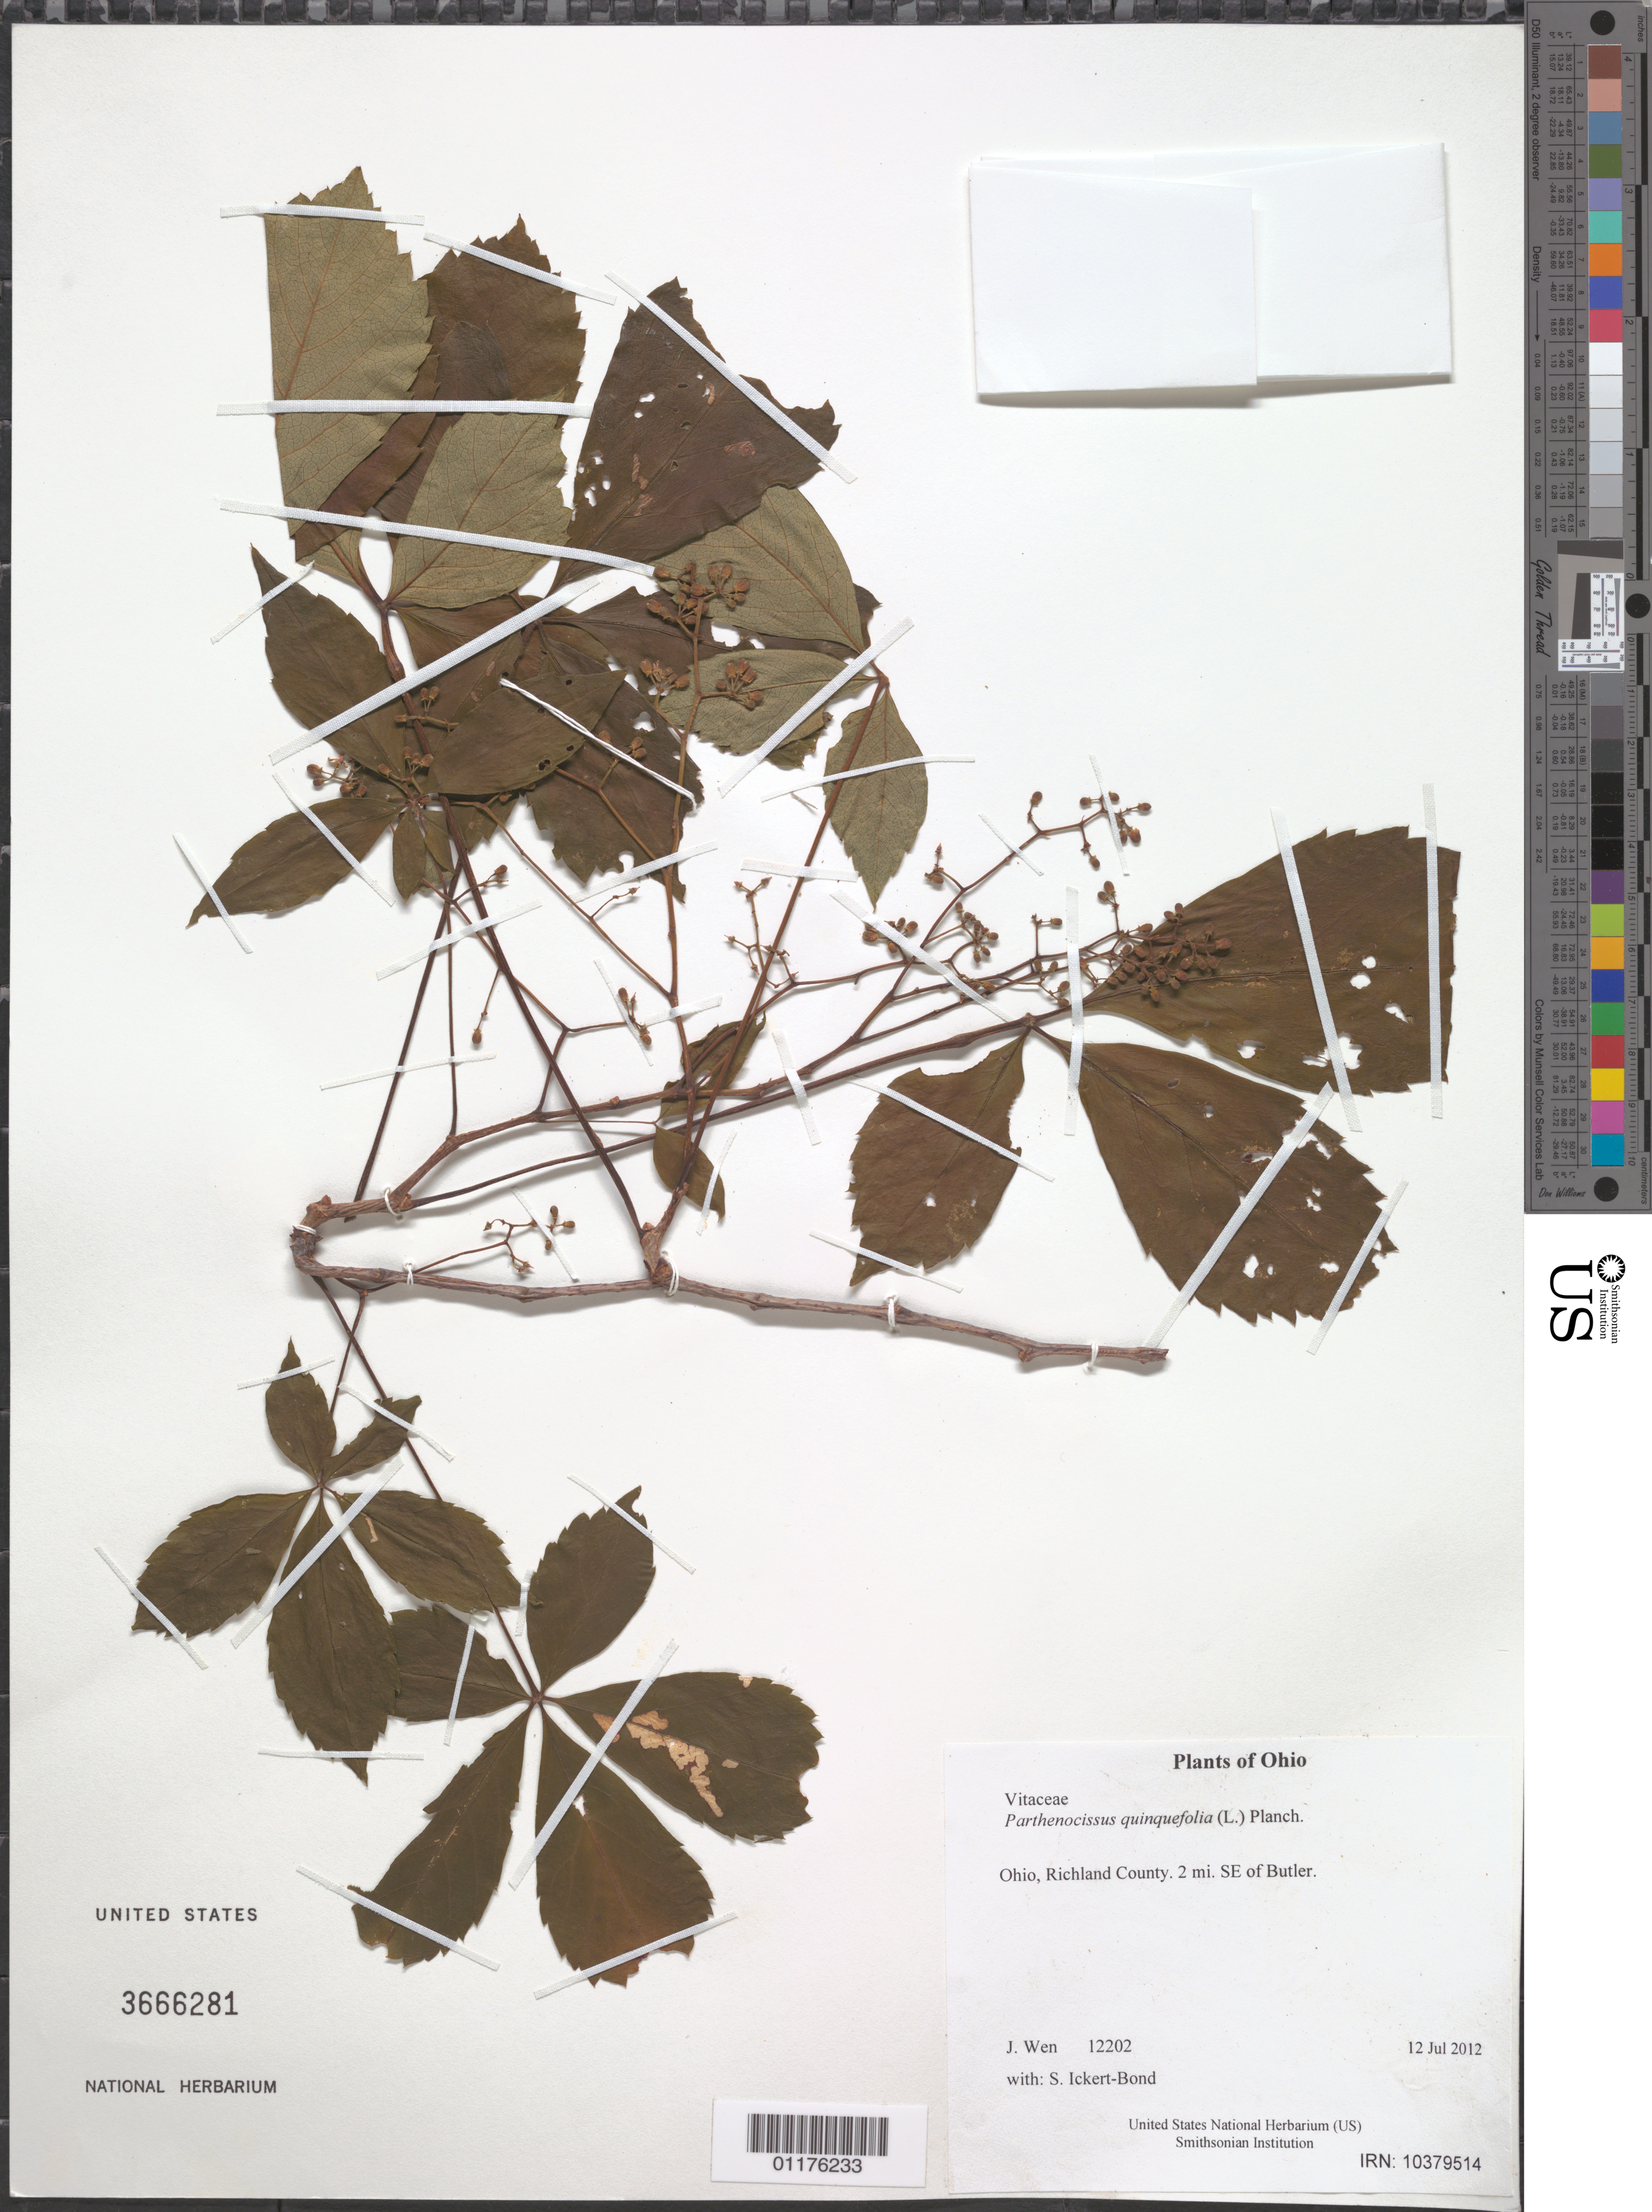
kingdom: Plantae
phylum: Tracheophyta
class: Magnoliopsida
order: Vitales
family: Vitaceae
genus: Parthenocissus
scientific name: Parthenocissus quinquefolia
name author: (L.) Planch.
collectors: J. Wen & S. Ickert-Bond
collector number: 12202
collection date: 2012-07-12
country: United States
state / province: Ohio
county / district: Richland County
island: Luzon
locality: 2 mi. SE of Butler.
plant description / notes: Population samples, flowers in FAA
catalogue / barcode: US 3666281